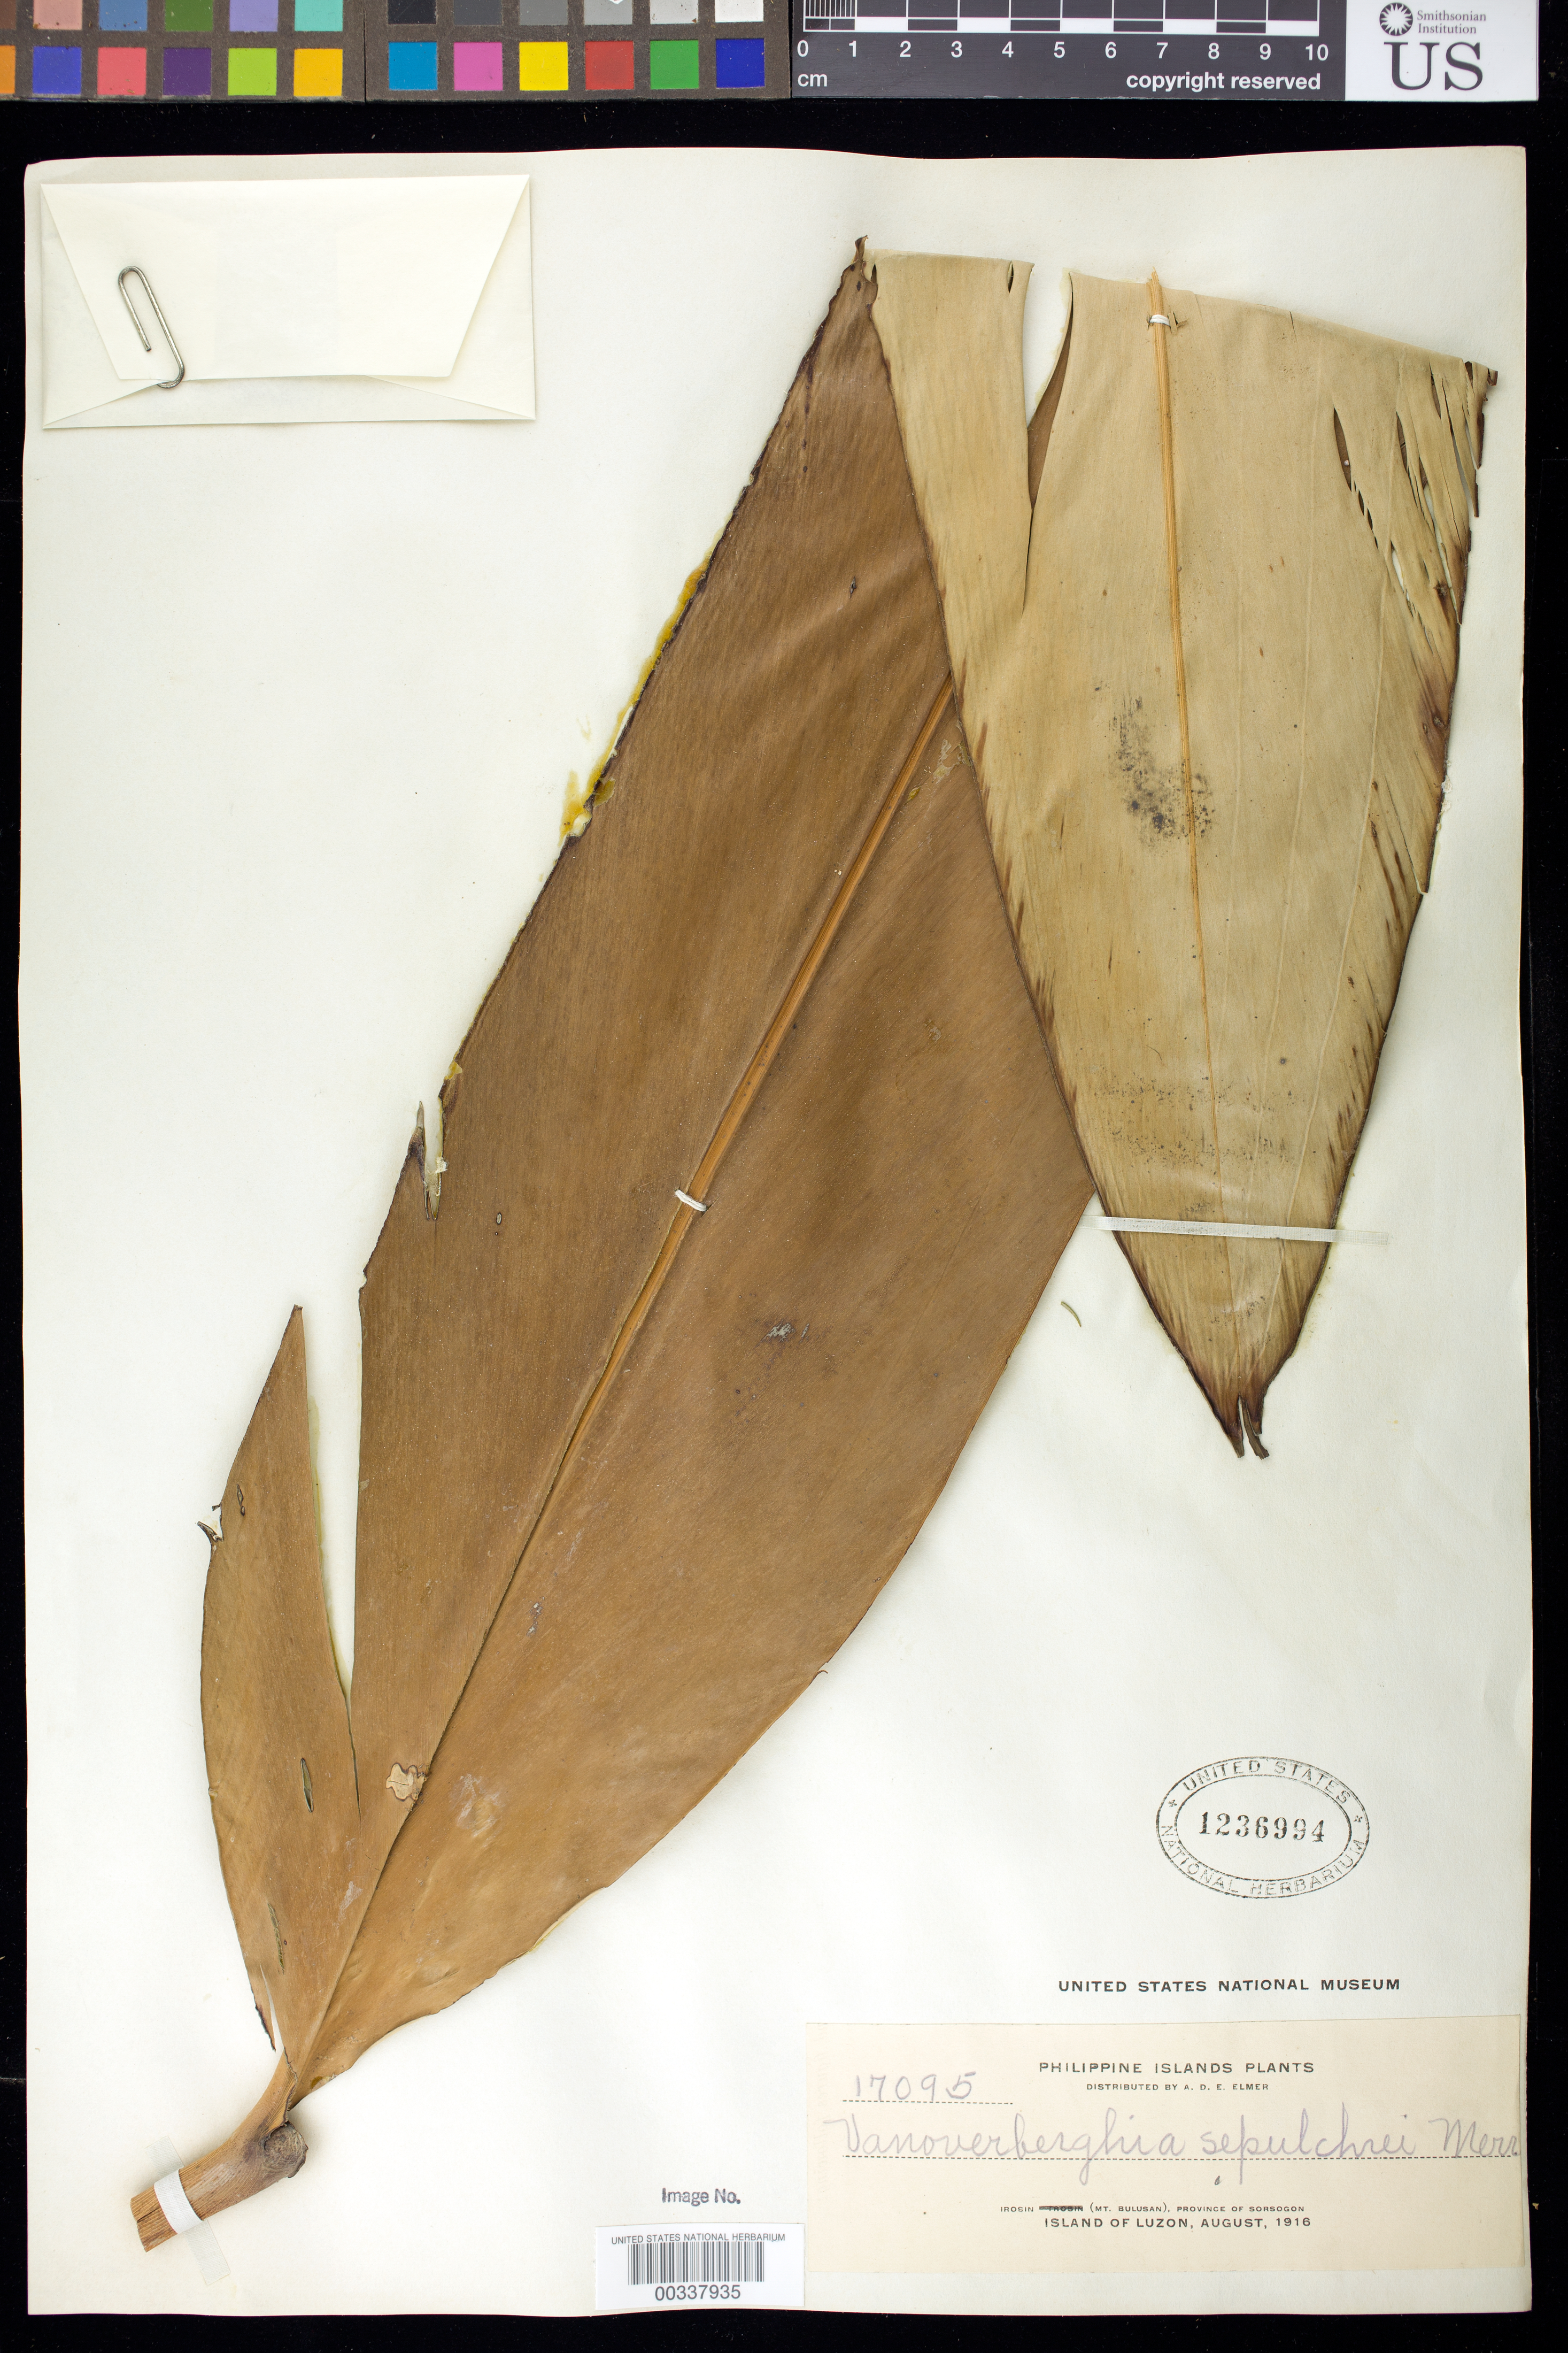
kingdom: Plantae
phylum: Tracheophyta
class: Liliopsida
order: Zingiberales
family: Zingiberaceae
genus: Vanoverberghia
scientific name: Vanoverberghia sepulchrei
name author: Merr.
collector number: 17095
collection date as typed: Aug 1916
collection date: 1916-08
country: Philippines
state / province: Bicol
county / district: Sorsogon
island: Luzon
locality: Irosin (Mt. Bulusan)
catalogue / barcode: US 1236994